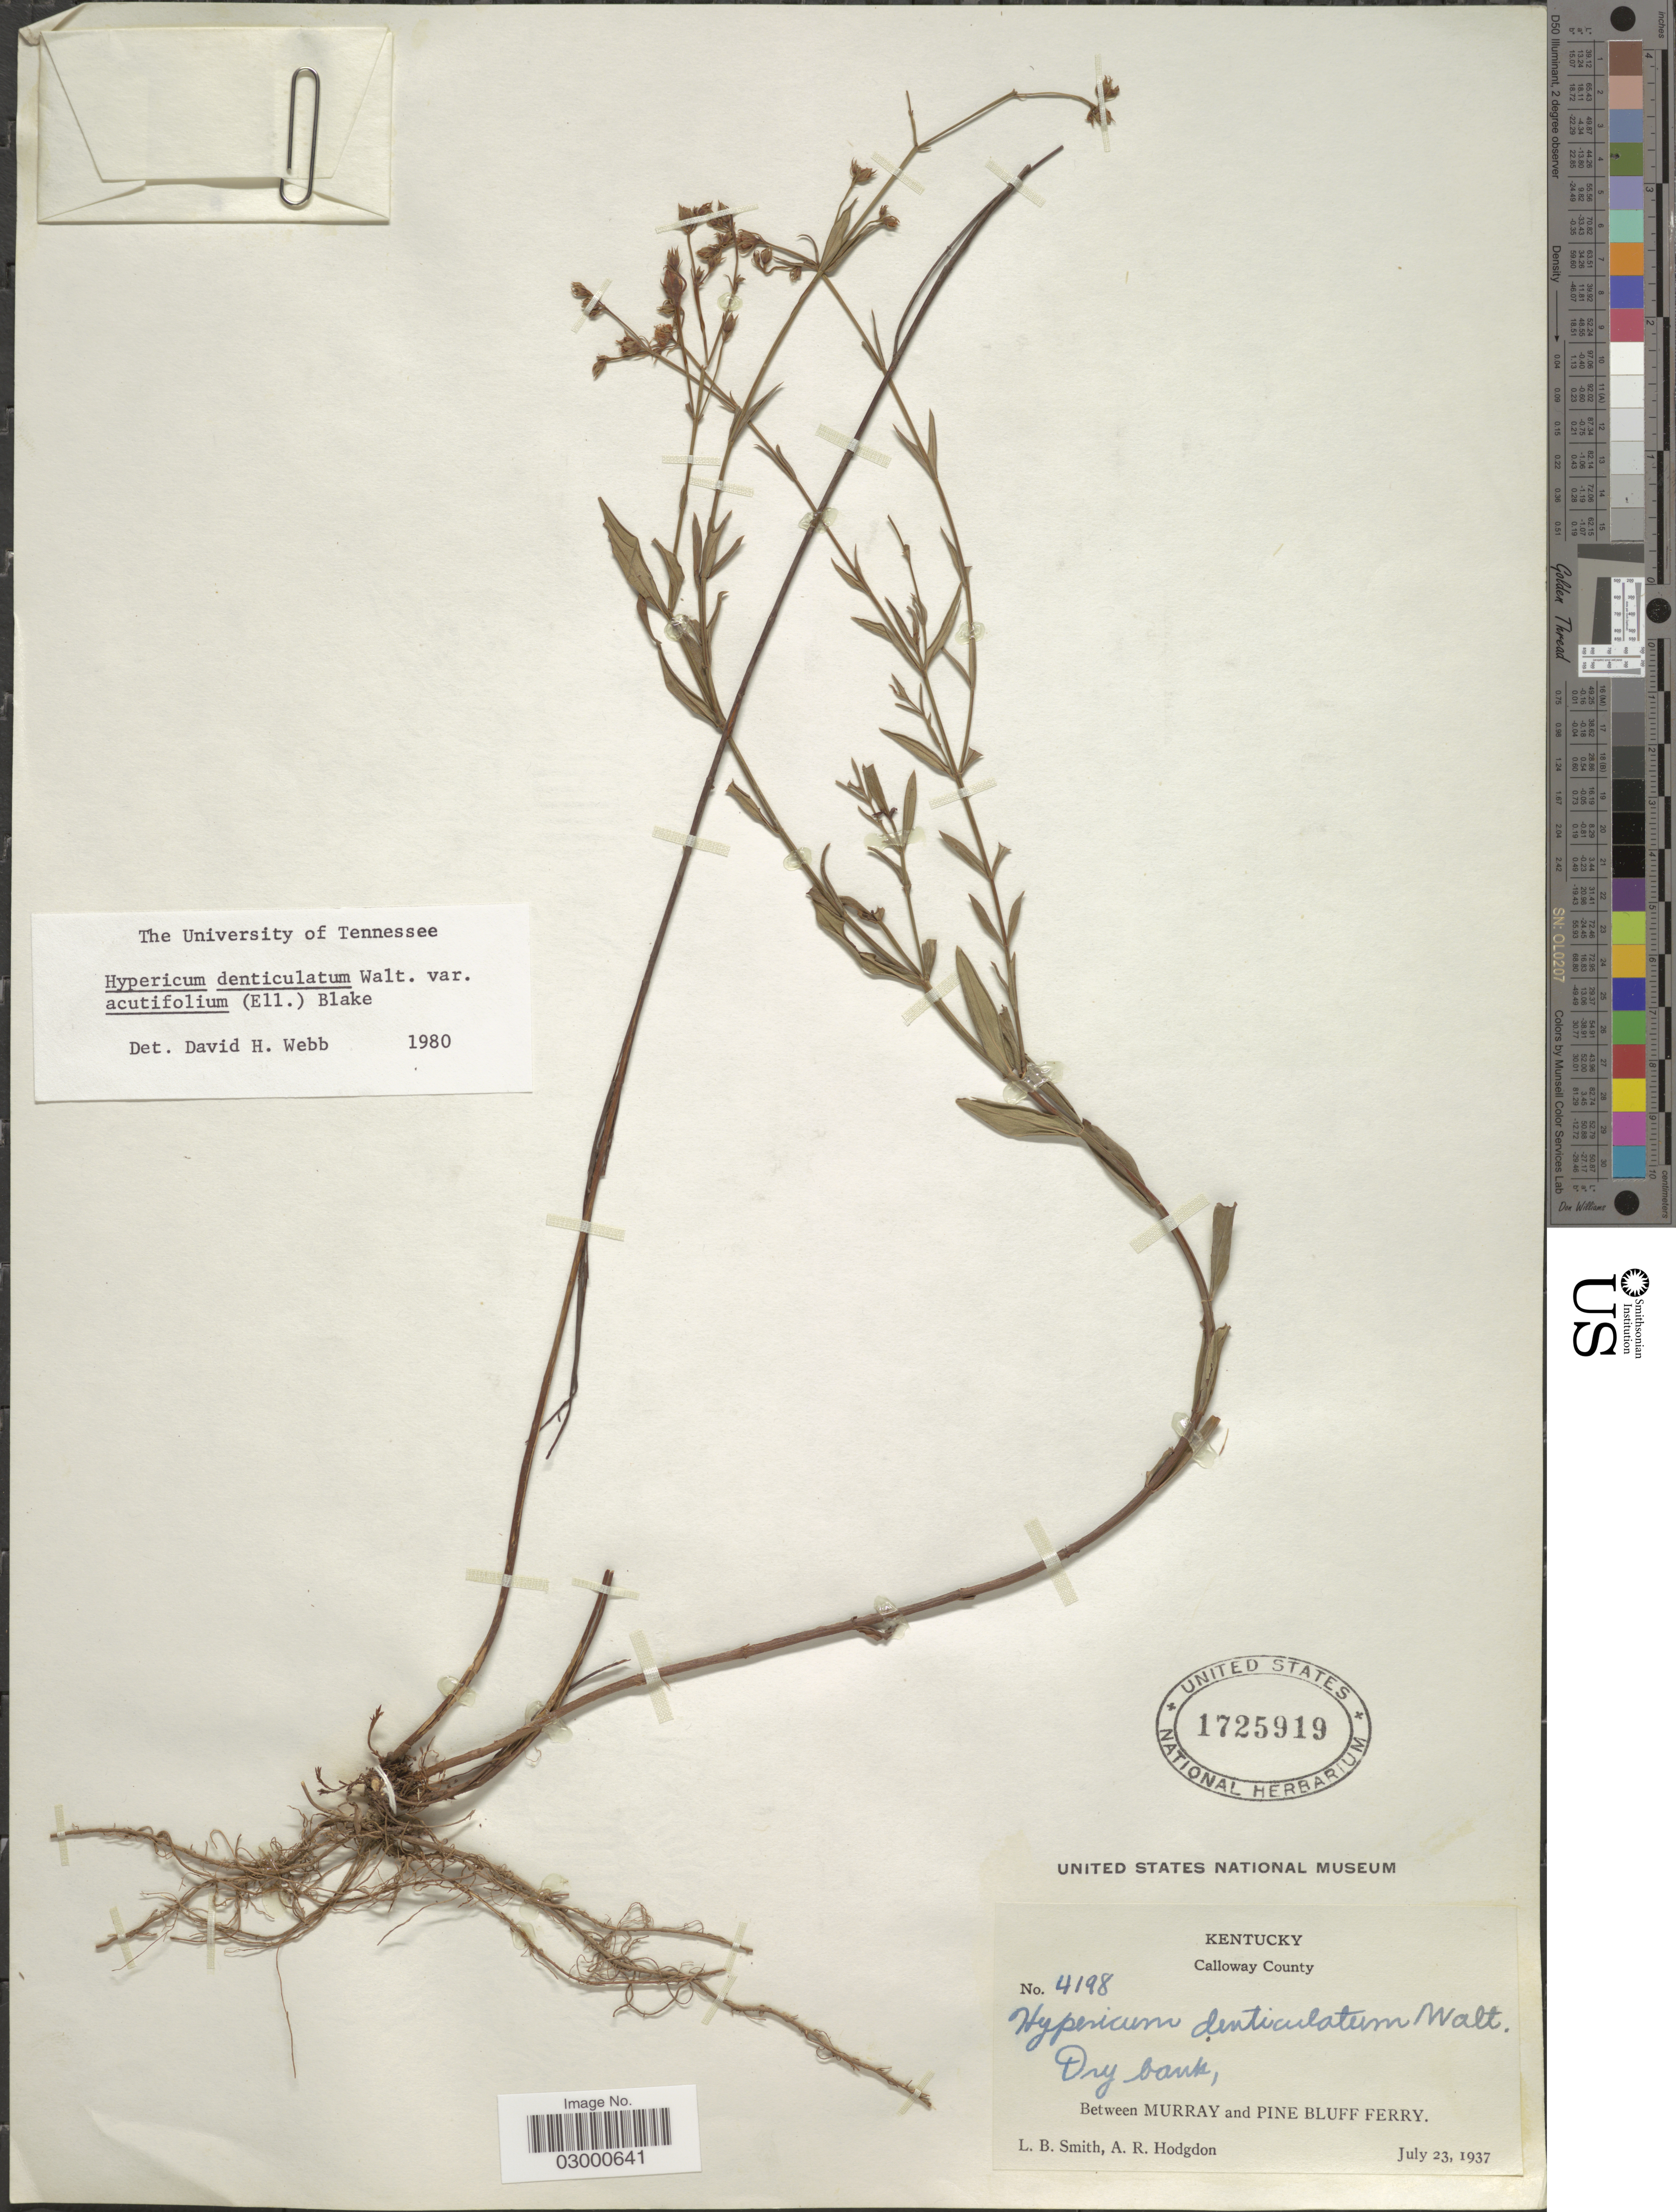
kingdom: Plantae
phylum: Tracheophyta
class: Magnoliopsida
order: Malpighiales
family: Hypericaceae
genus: Hypericum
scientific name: Hypericum denticulatum var. acutifolium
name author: (Elliott) N. Robson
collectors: L. Smith & A. R. Hodgdon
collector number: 4198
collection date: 1937-07-23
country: United States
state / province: Kentucky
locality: Calloway County. Between Murray and Pine Bluff Ferry.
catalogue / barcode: US 1725919